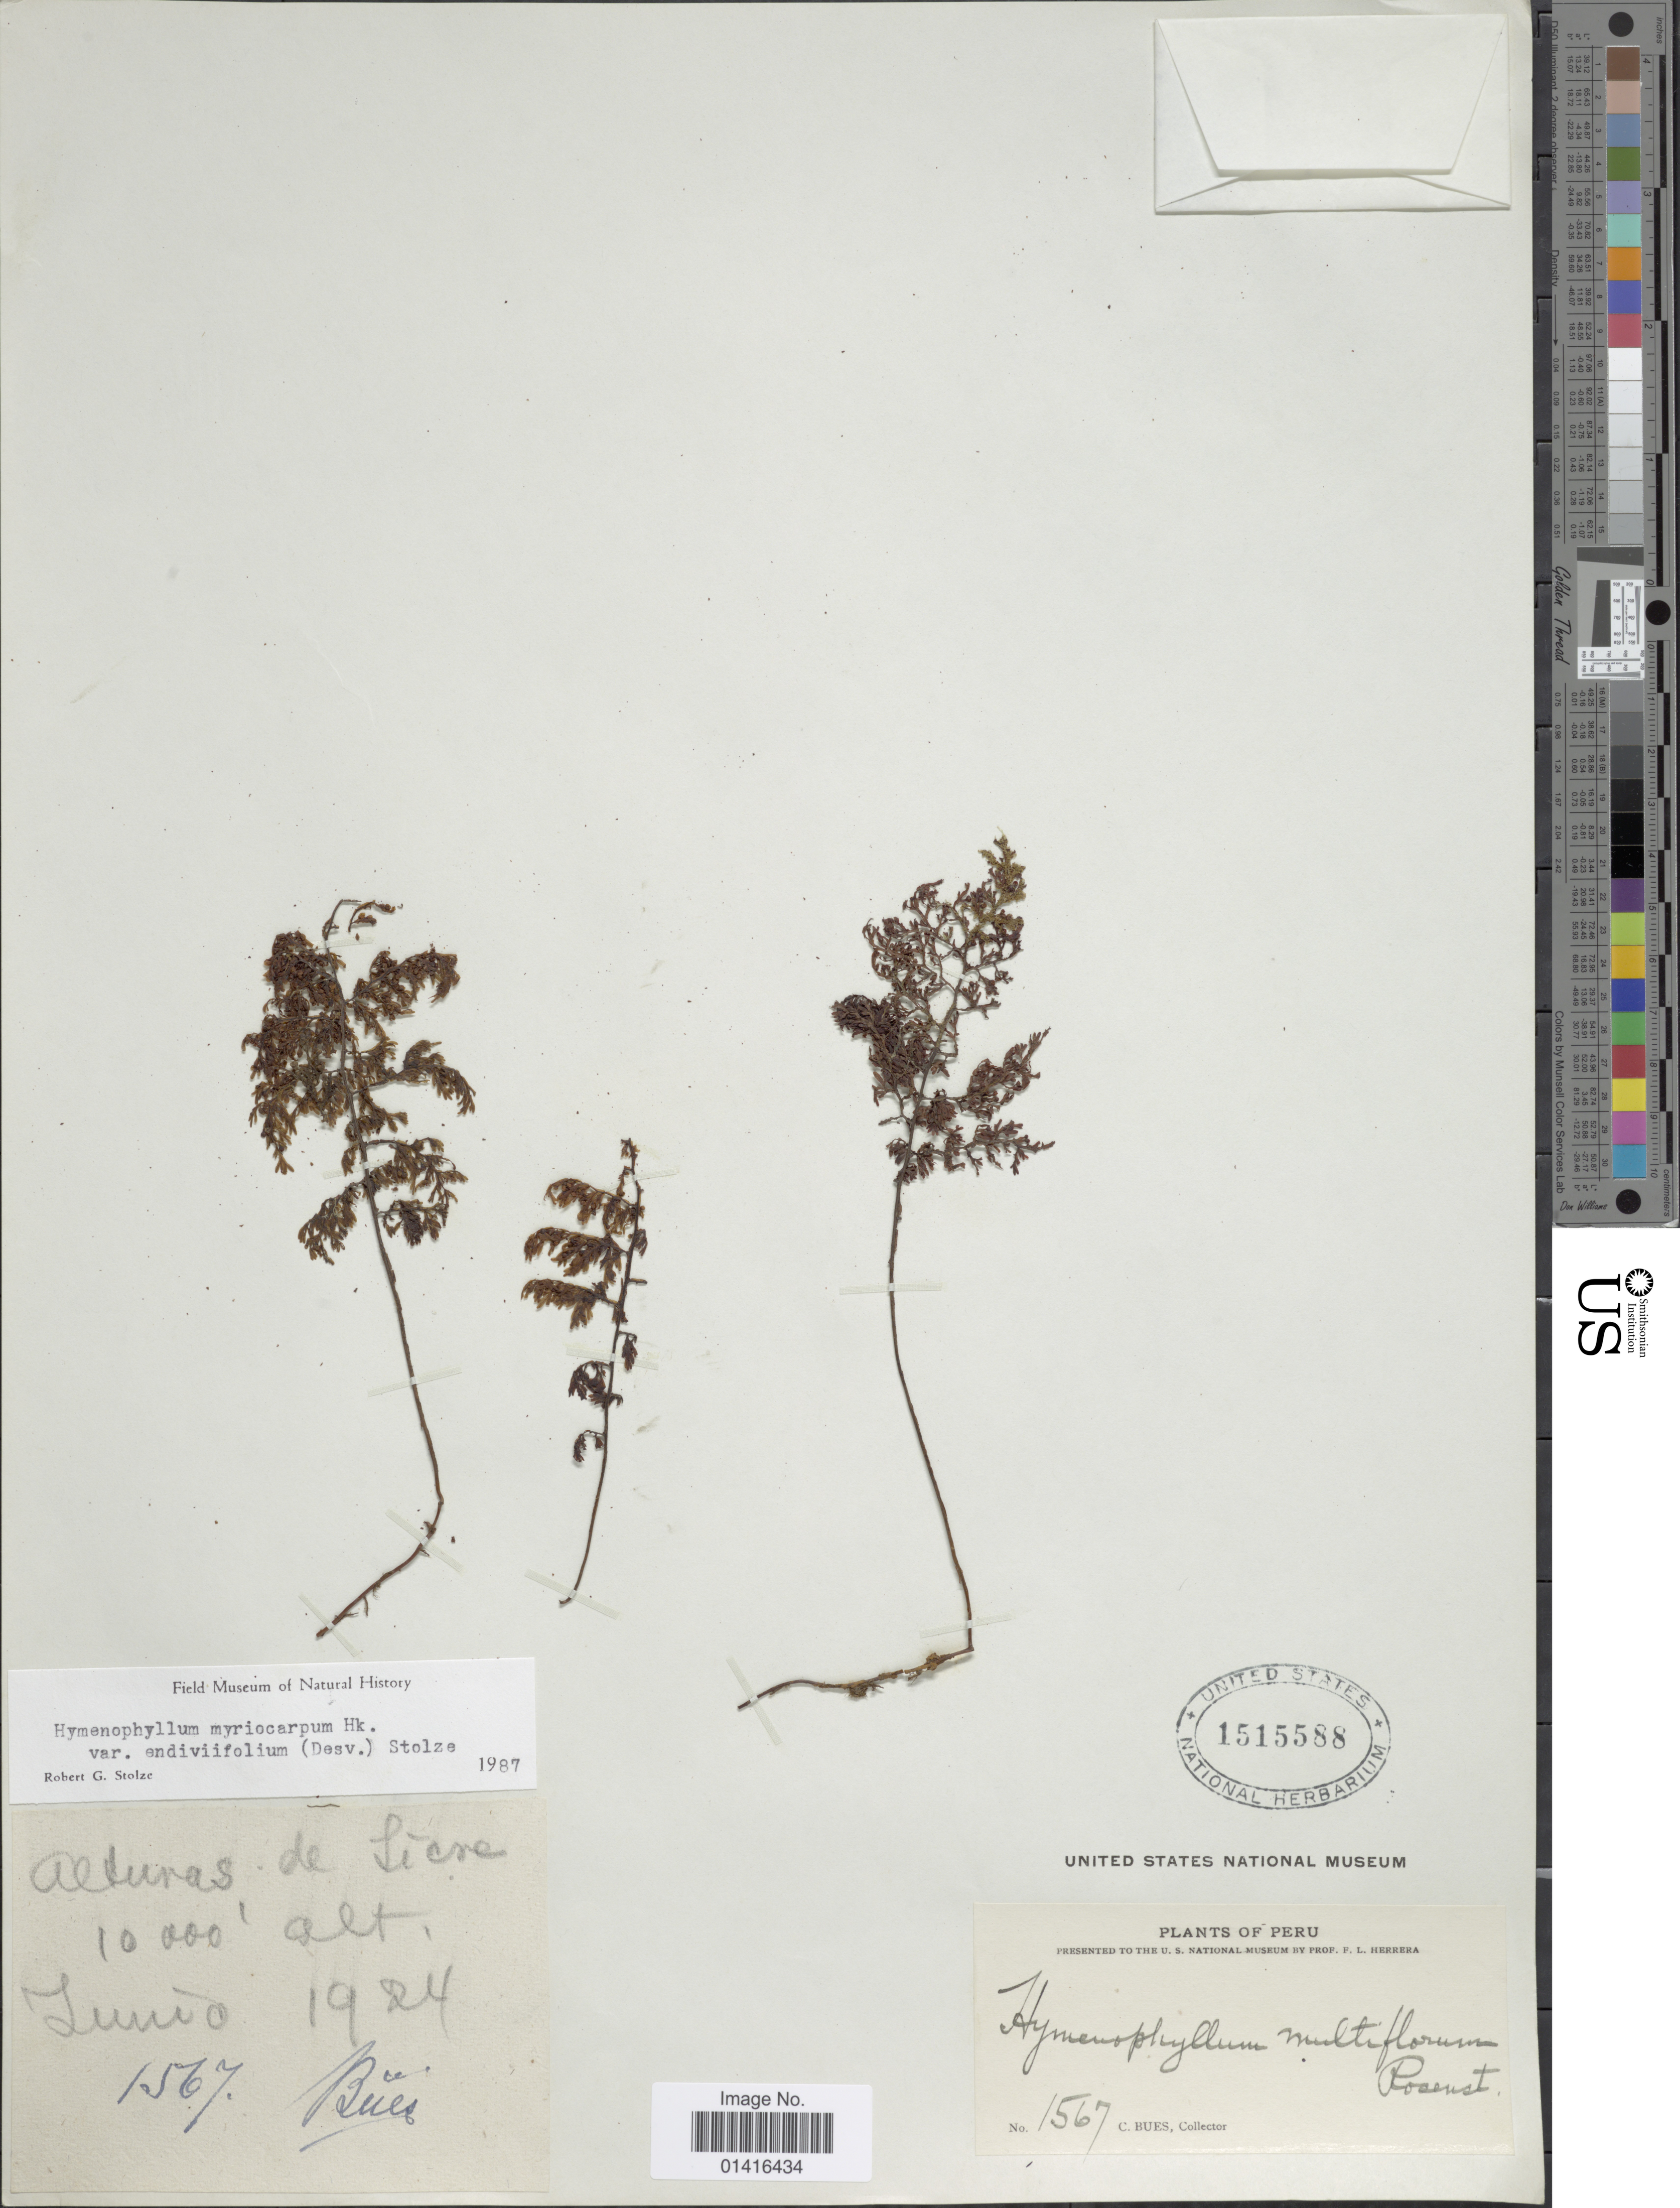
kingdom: Plantae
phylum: Tracheophyta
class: Polypodiopsida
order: Hymenophyllales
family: Hymenophyllaceae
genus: Hymenophyllum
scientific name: Hymenophyllum myriocarpum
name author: Hook.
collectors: C. Bues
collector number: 1567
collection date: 1924-06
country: Peru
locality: Alturas de Sicre.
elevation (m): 3048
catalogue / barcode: US 1515588